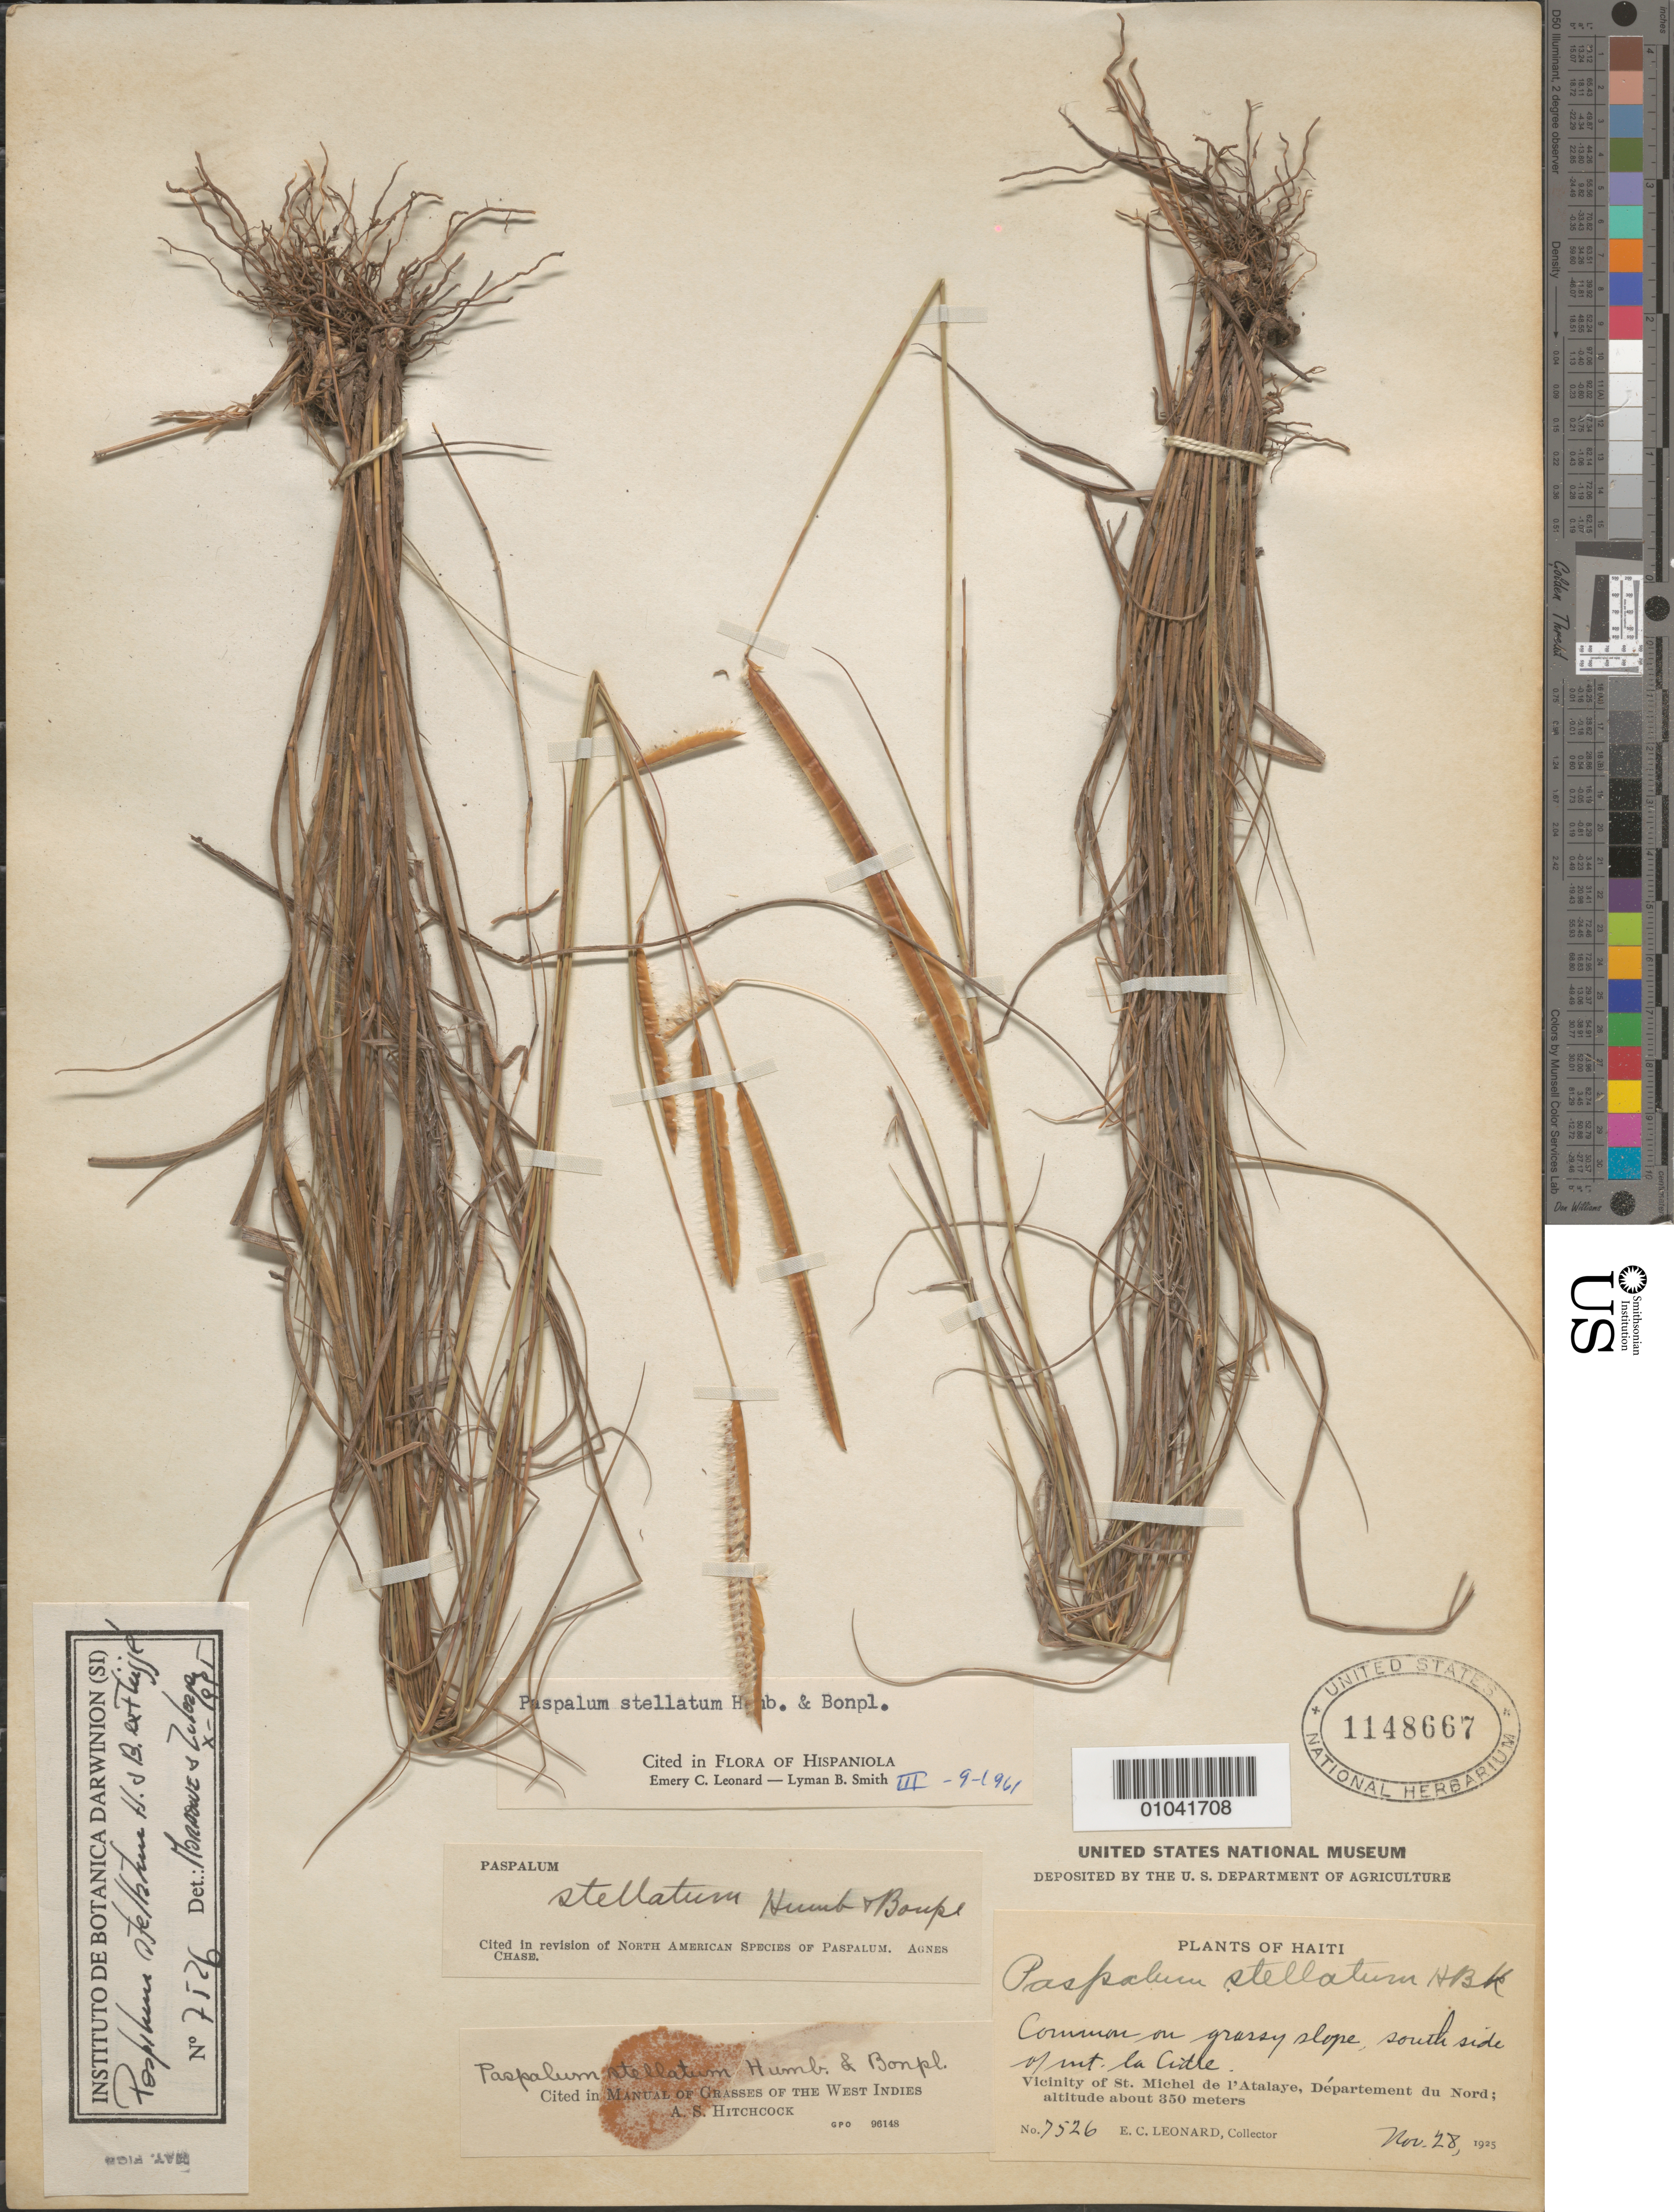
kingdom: Plantae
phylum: Tracheophyta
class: Liliopsida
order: Poales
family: Poaceae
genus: Paspalum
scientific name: Paspalum stellatum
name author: Humb. & Bonpl. ex Flüggé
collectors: E. C. Leonard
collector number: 7526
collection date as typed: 28 Nov 1925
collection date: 1925-11-28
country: Haiti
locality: Vicinity of St. Michel de l'Atalaye, Departement du Nord, S side of Mt. La Cidre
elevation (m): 350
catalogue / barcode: US 1148667